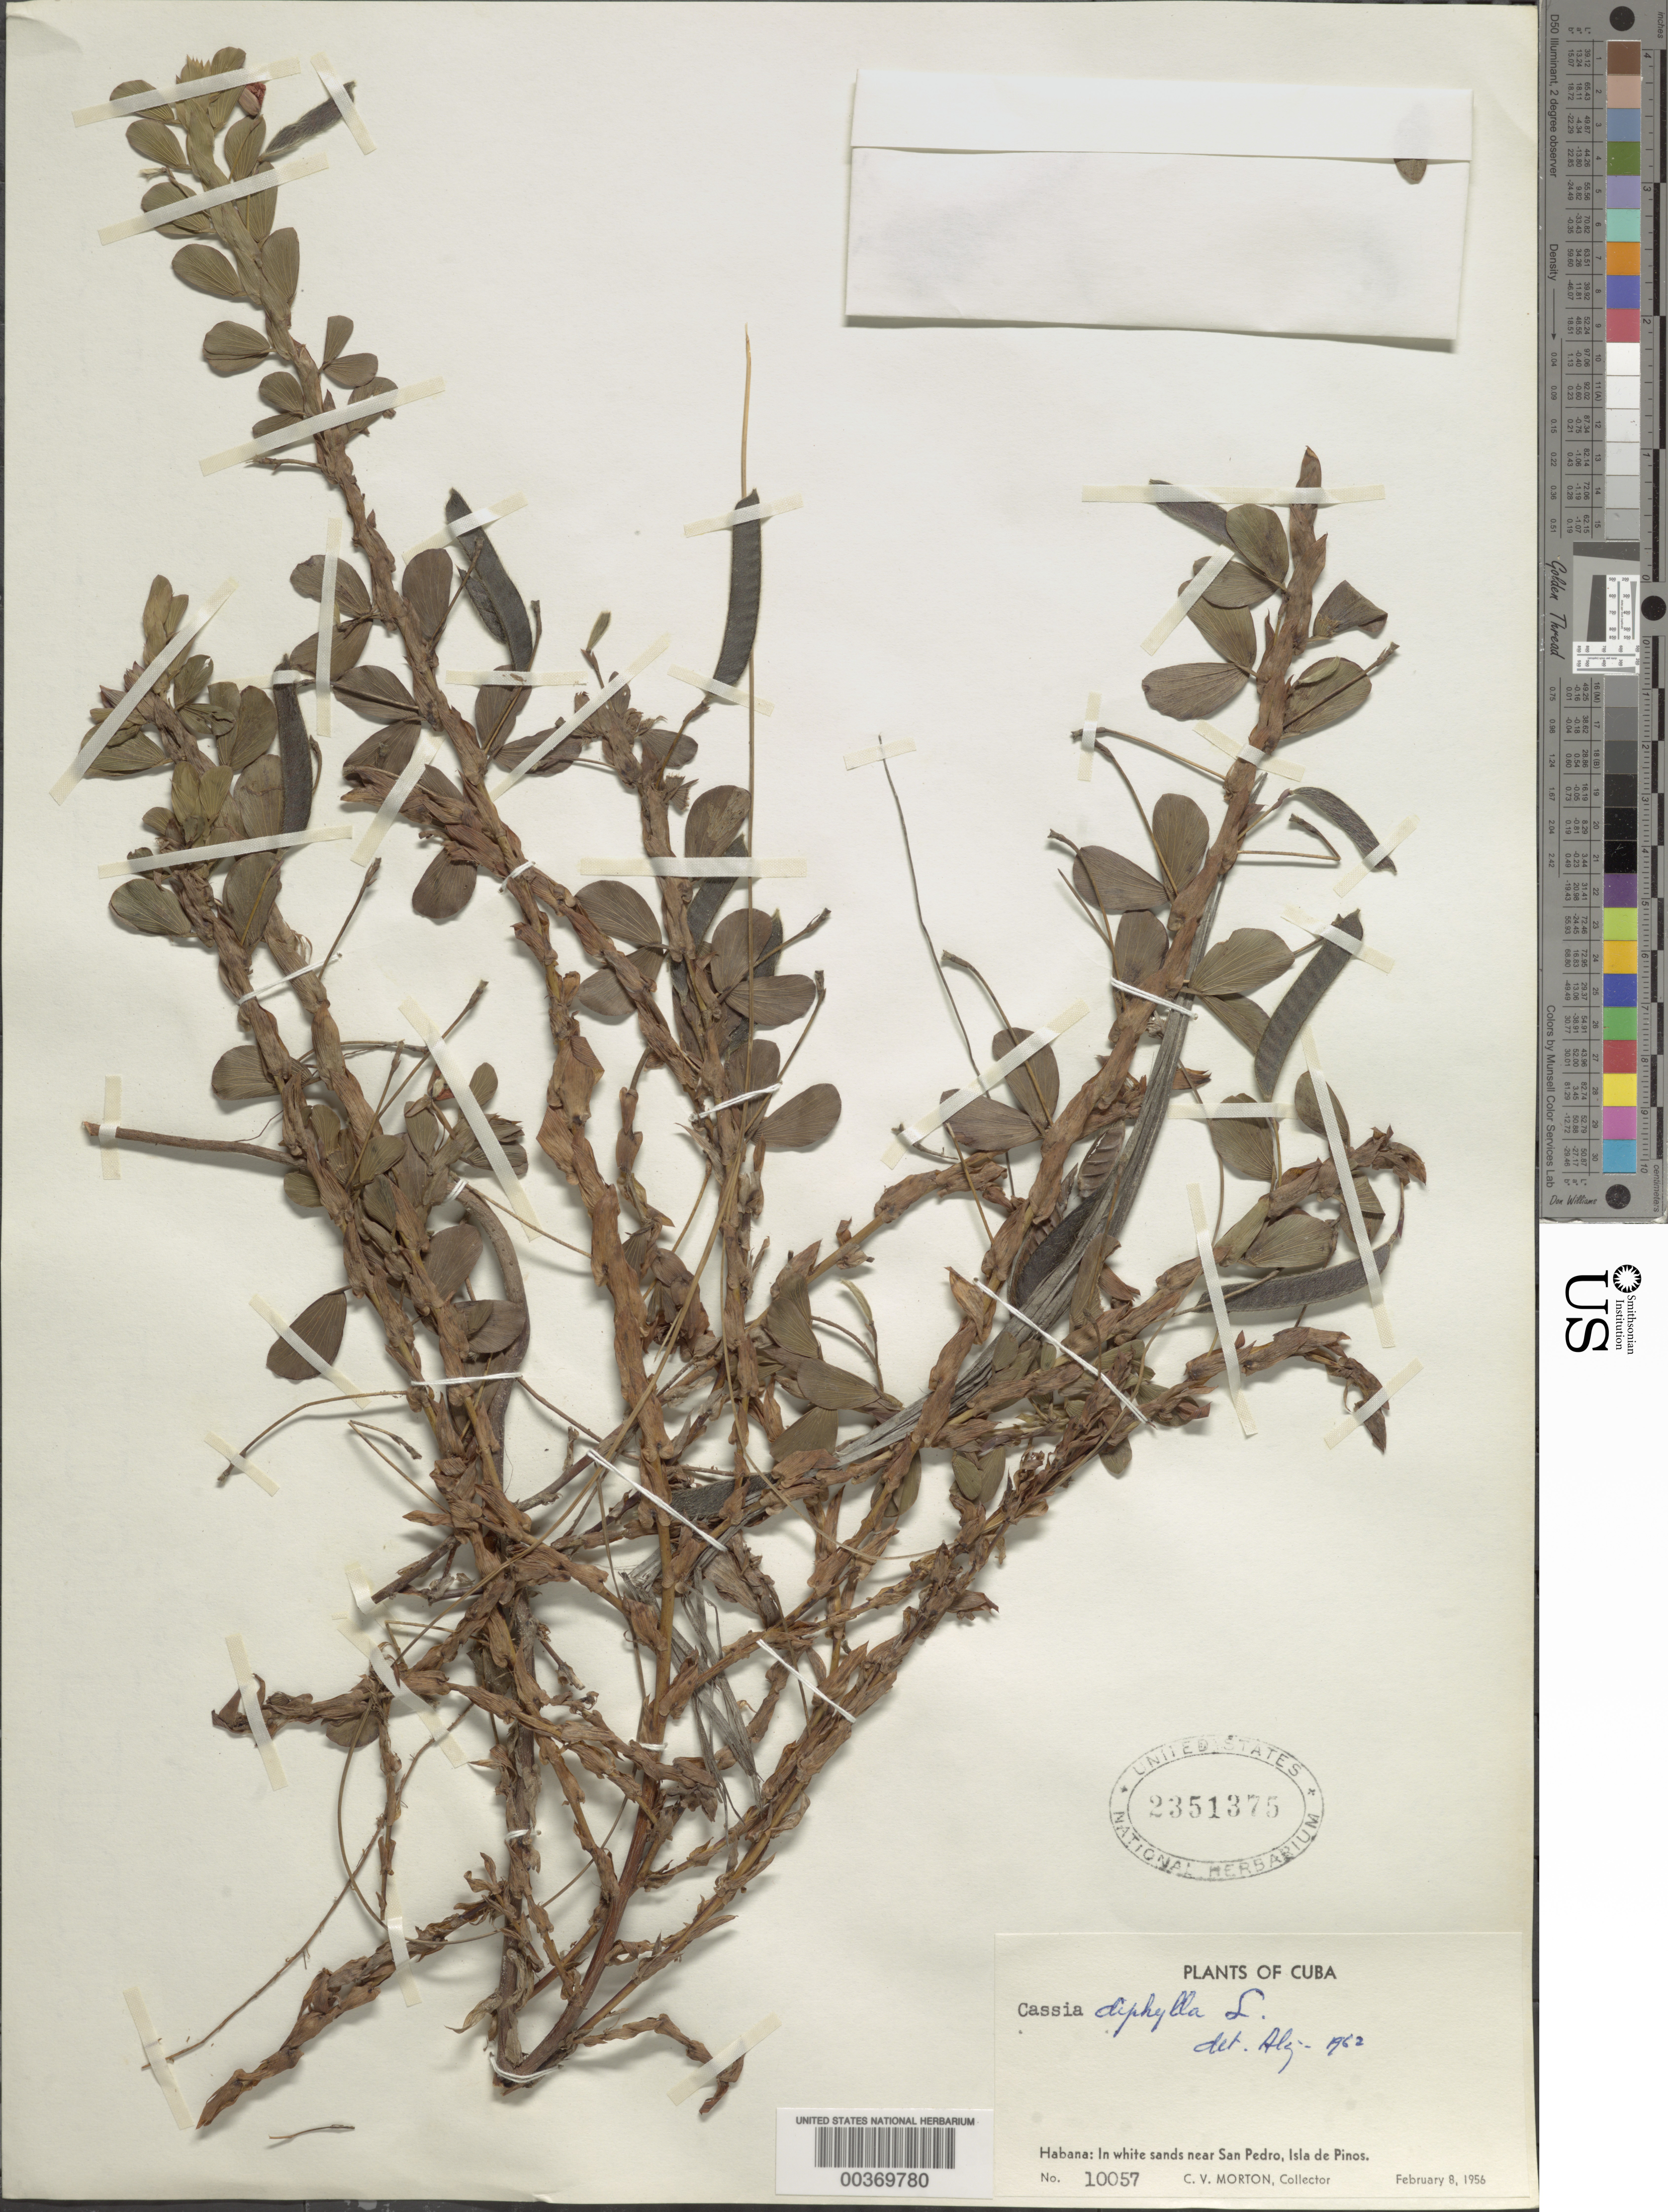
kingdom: Plantae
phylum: Tracheophyta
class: Magnoliopsida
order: Fabales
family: Fabaceae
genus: Chamaecrista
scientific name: Chamaecrista diphylla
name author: (L.) Greene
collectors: C. V. Morton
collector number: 10057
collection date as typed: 08 Feb 1956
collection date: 1956-02-08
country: Cuba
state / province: Isla de La Juventud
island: Isla de La Juventud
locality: Habana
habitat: In white sands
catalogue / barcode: US 2351375